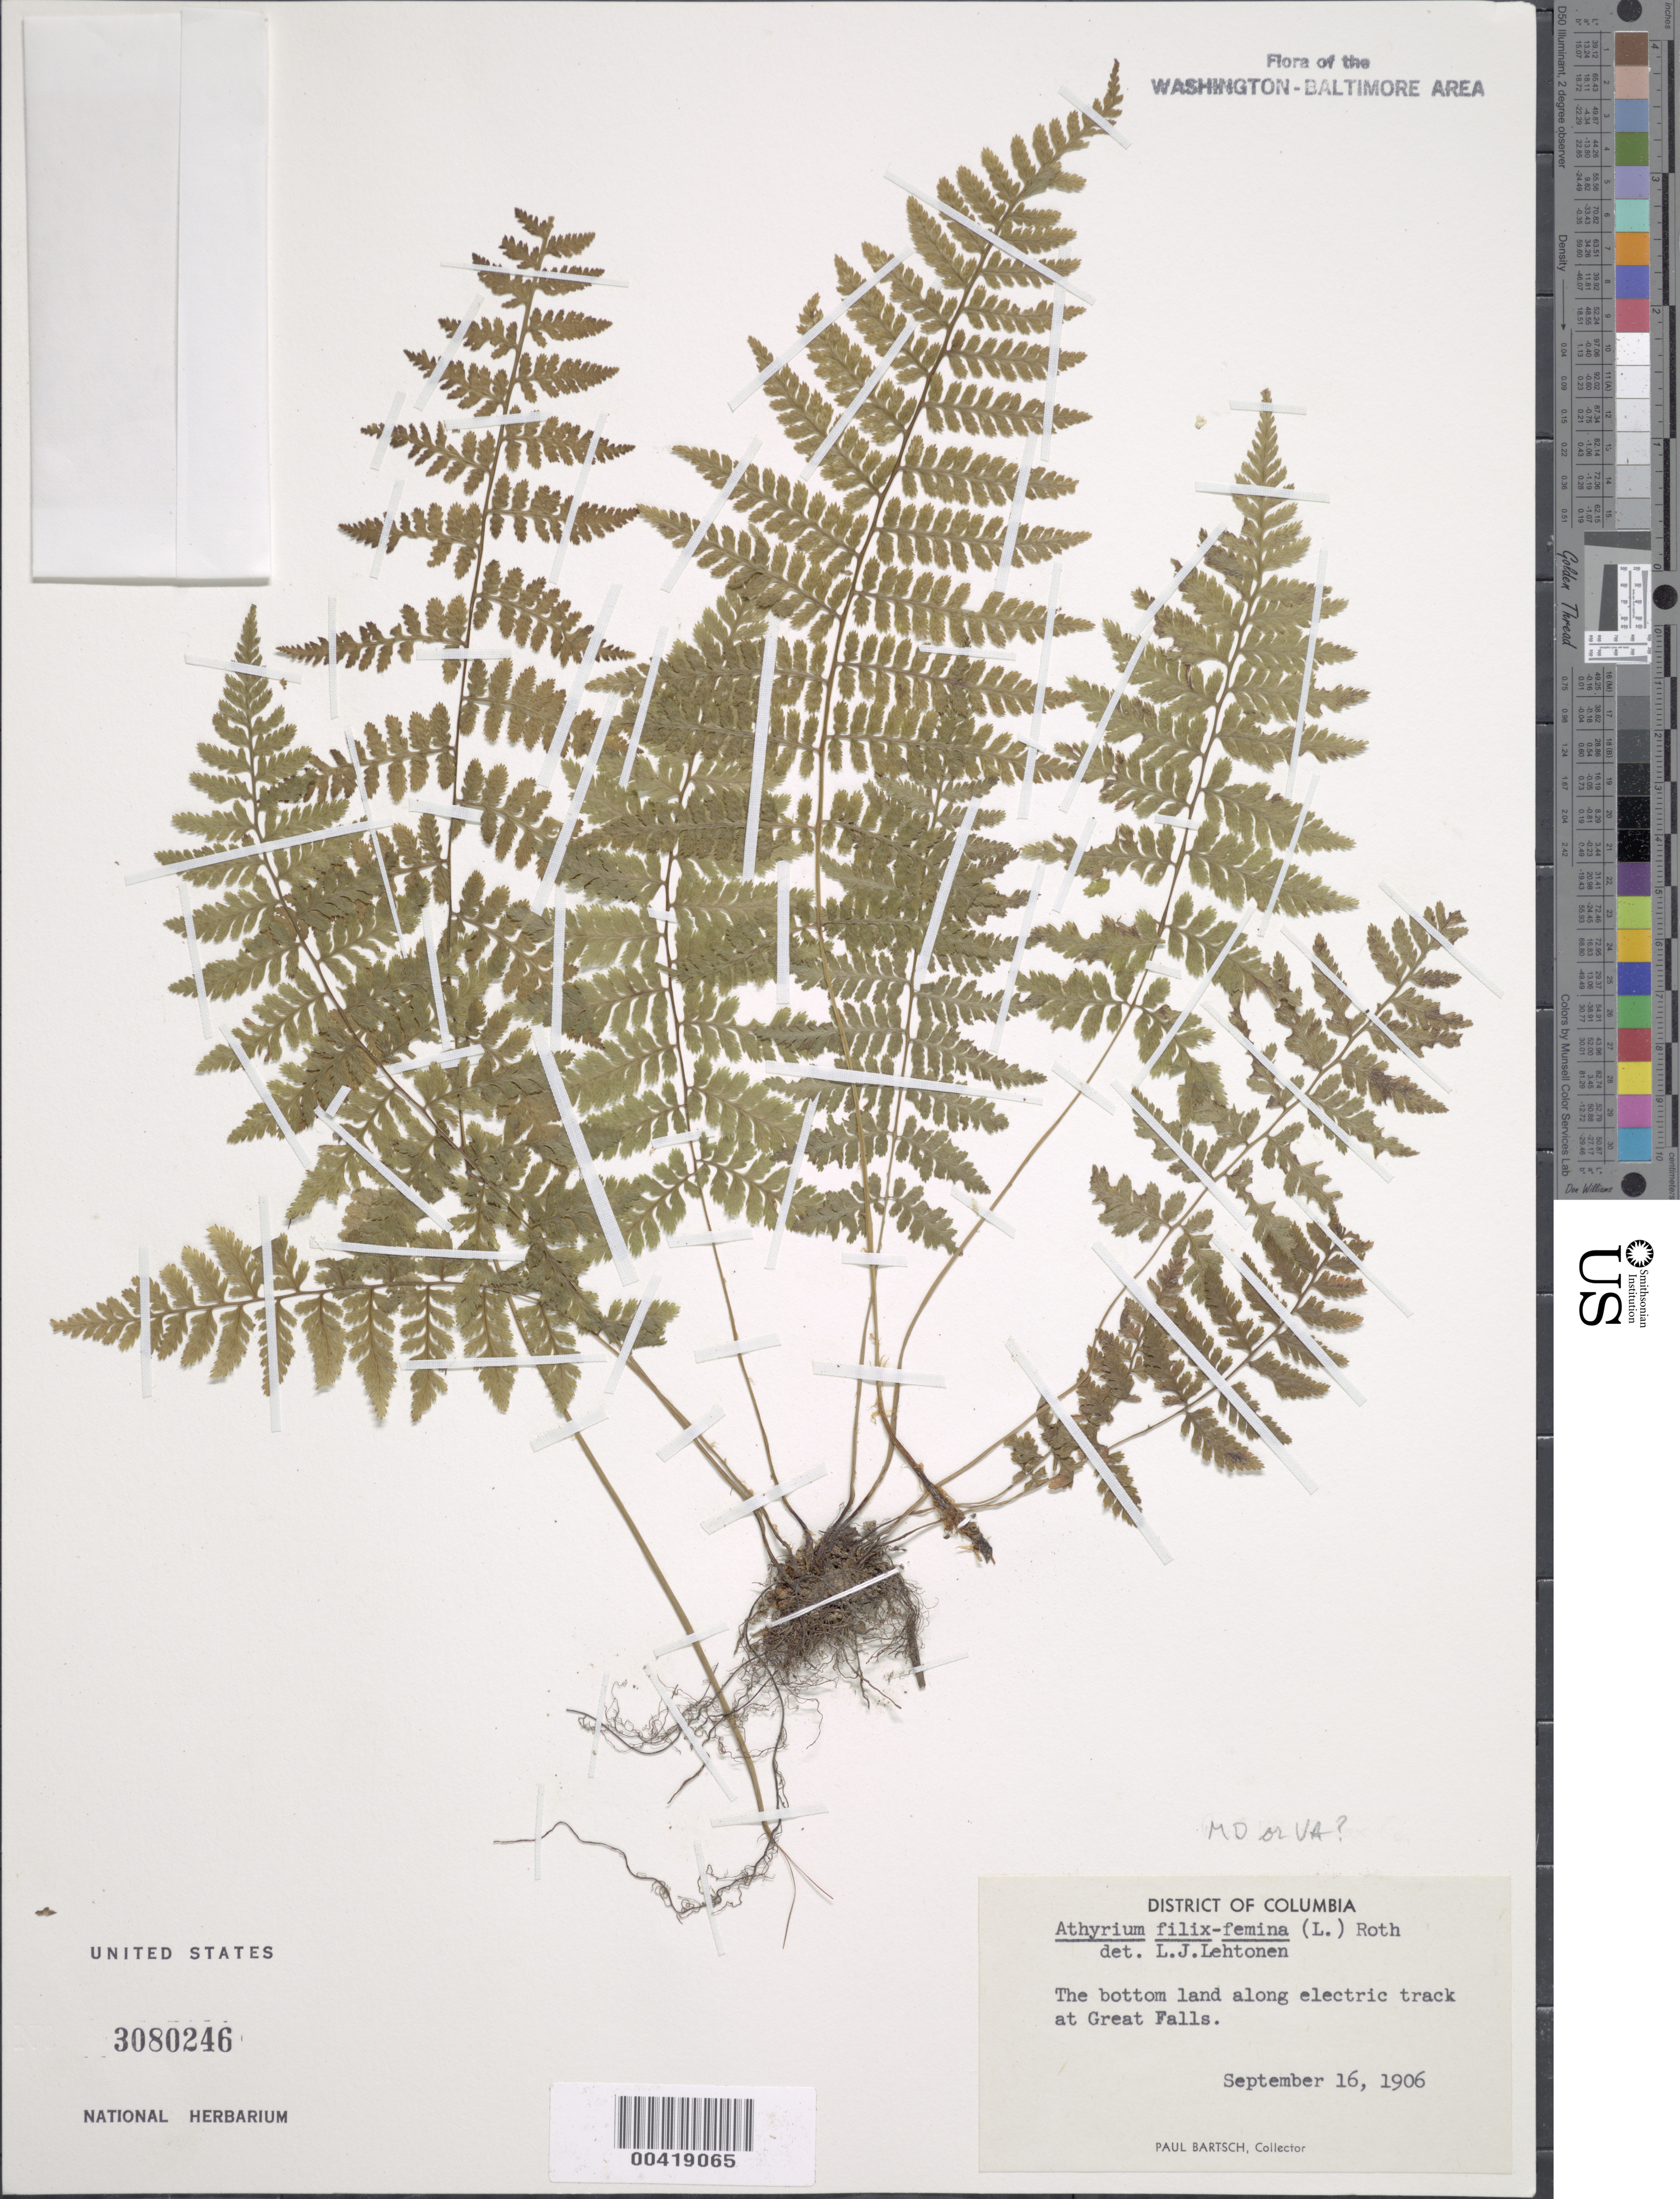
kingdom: Plantae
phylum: Tracheophyta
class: Polypodiopsida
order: Polypodiales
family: Athyriaceae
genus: Athyrium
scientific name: Athyrium filix-femina var. asplenioides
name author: (Michx.) Farw.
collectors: P. Bartsch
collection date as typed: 16 Sep 1906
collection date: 1906-09-16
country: United States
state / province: Maryland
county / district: Montgomery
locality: Great Falls, along Electric Track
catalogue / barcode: US 3080246